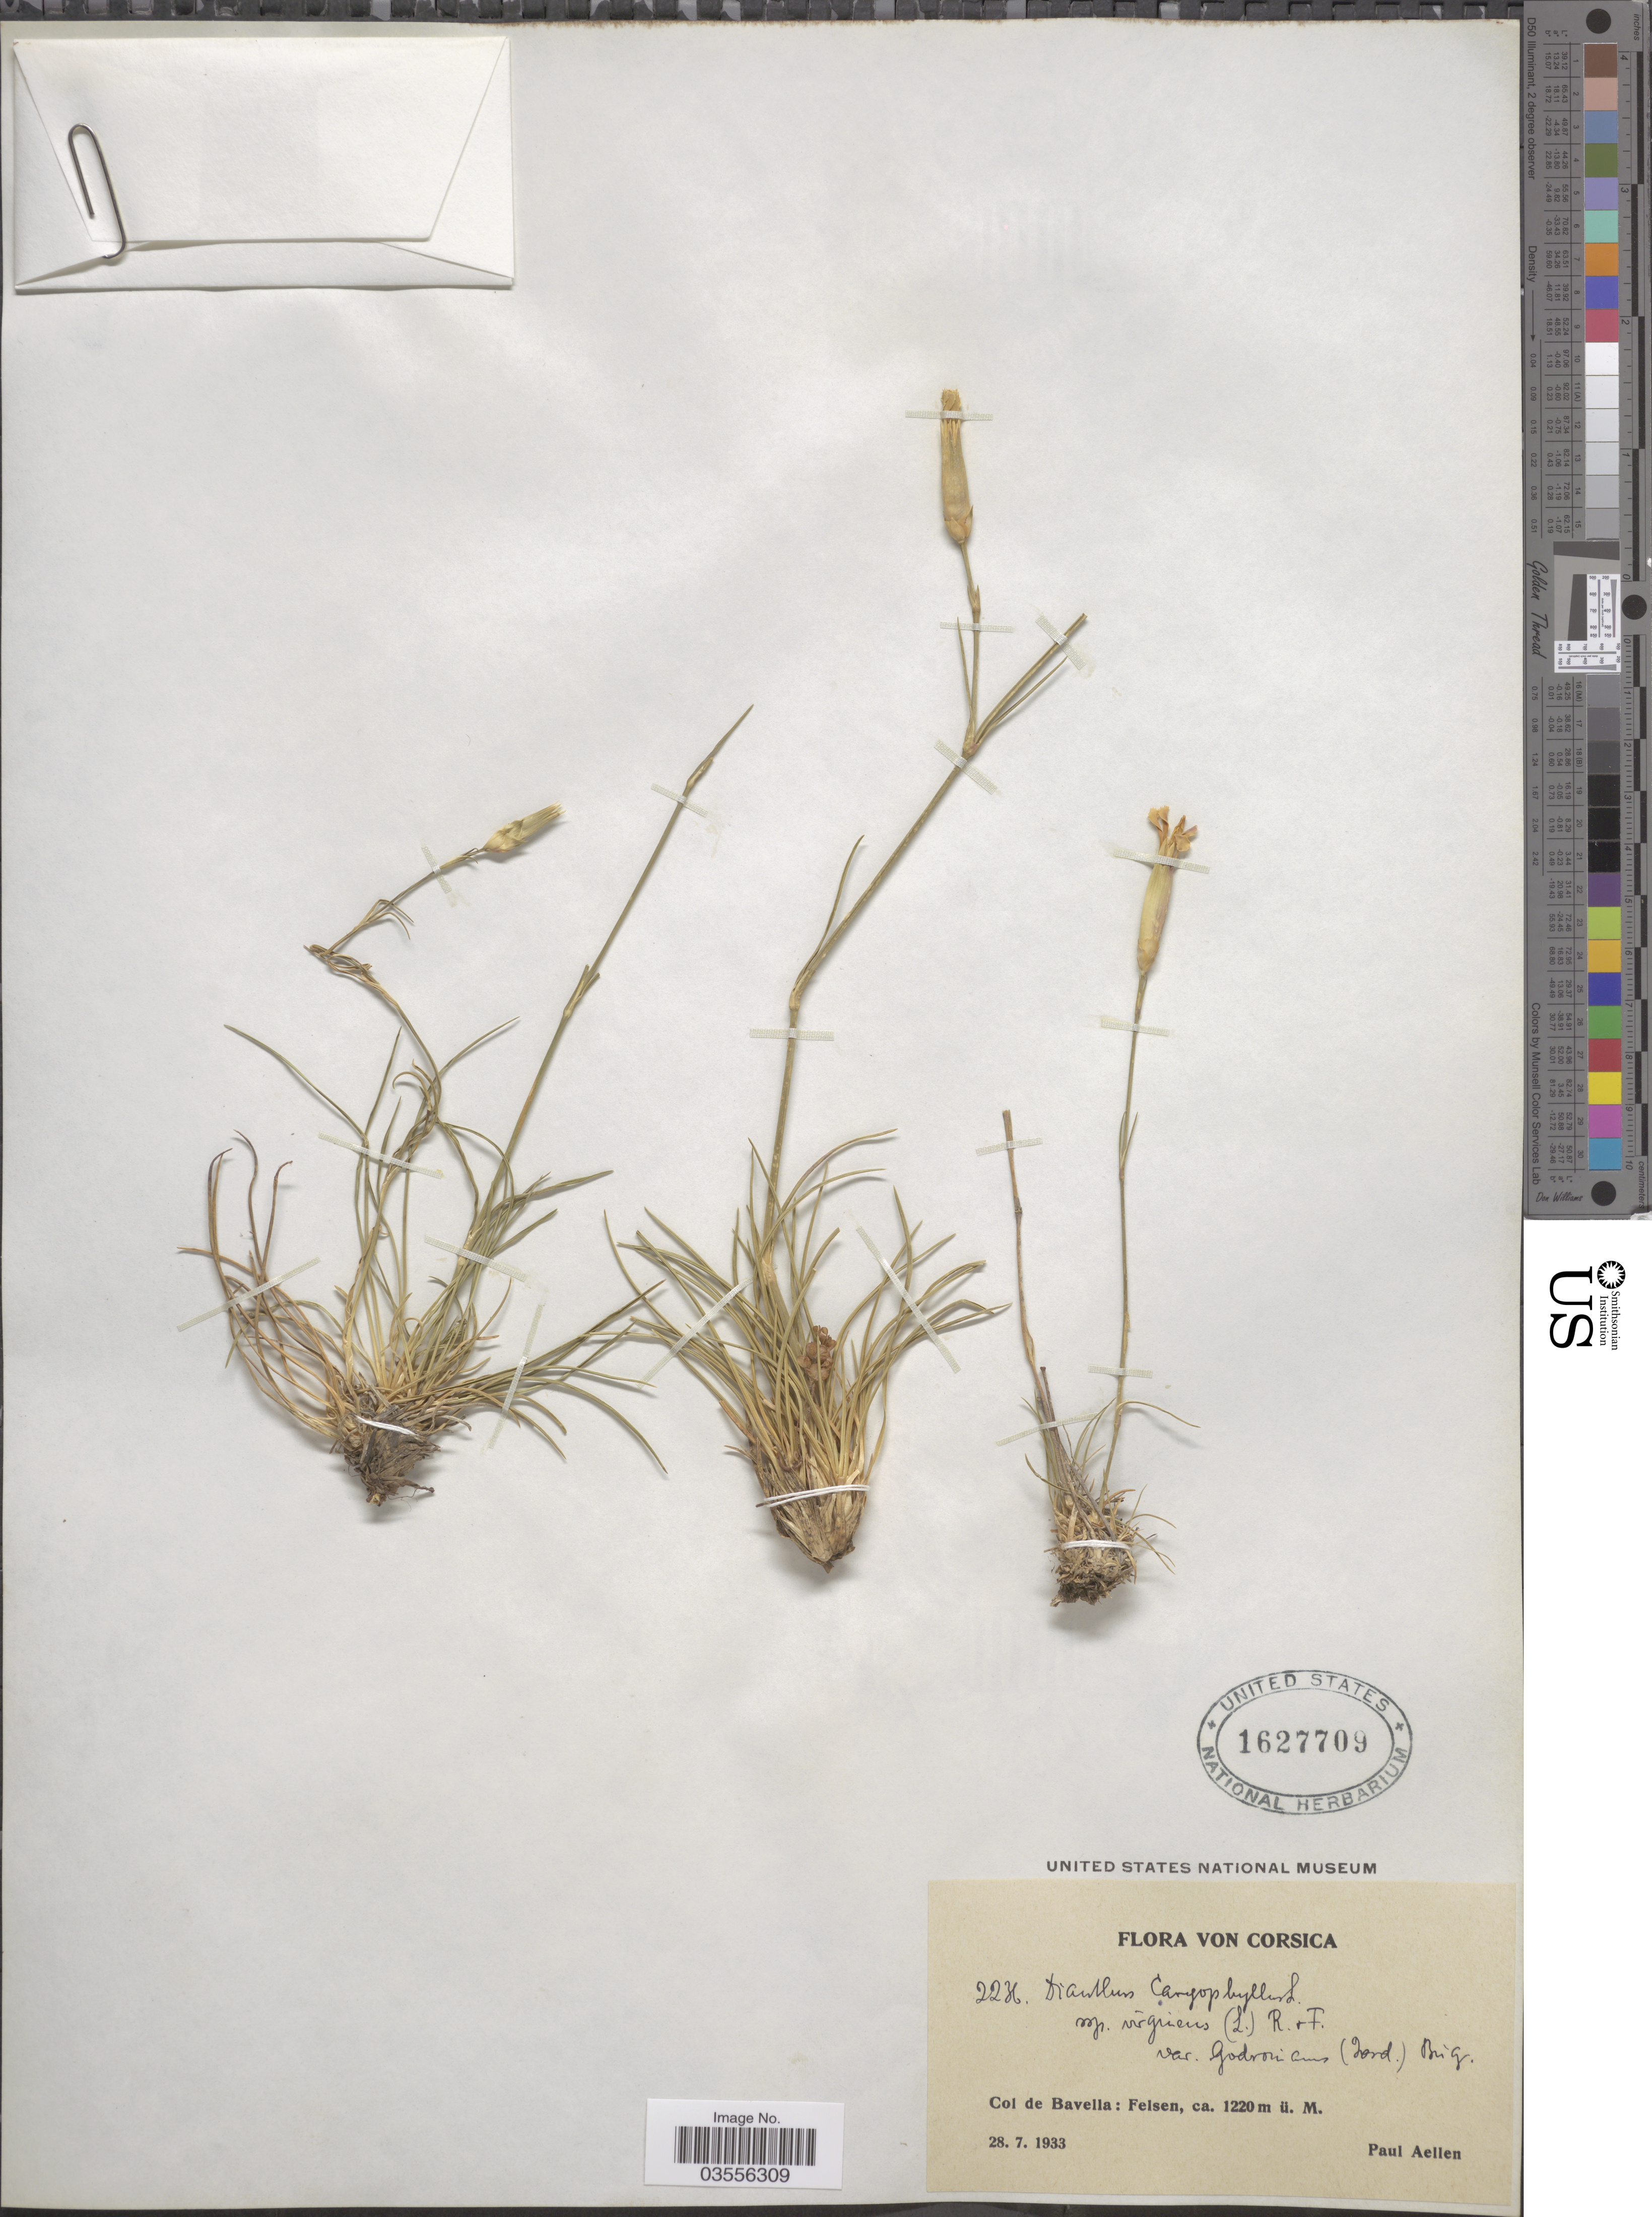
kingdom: Plantae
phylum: Tracheophyta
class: Magnoliopsida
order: Caryophyllales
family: Caryophyllaceae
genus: Dianthus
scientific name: Dianthus caryophyllus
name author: L.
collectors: P. Aellen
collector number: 2236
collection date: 1933-07-28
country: France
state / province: Corsica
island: Corse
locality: Col de Bavella: Felsen.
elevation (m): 1220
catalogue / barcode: US 1627709